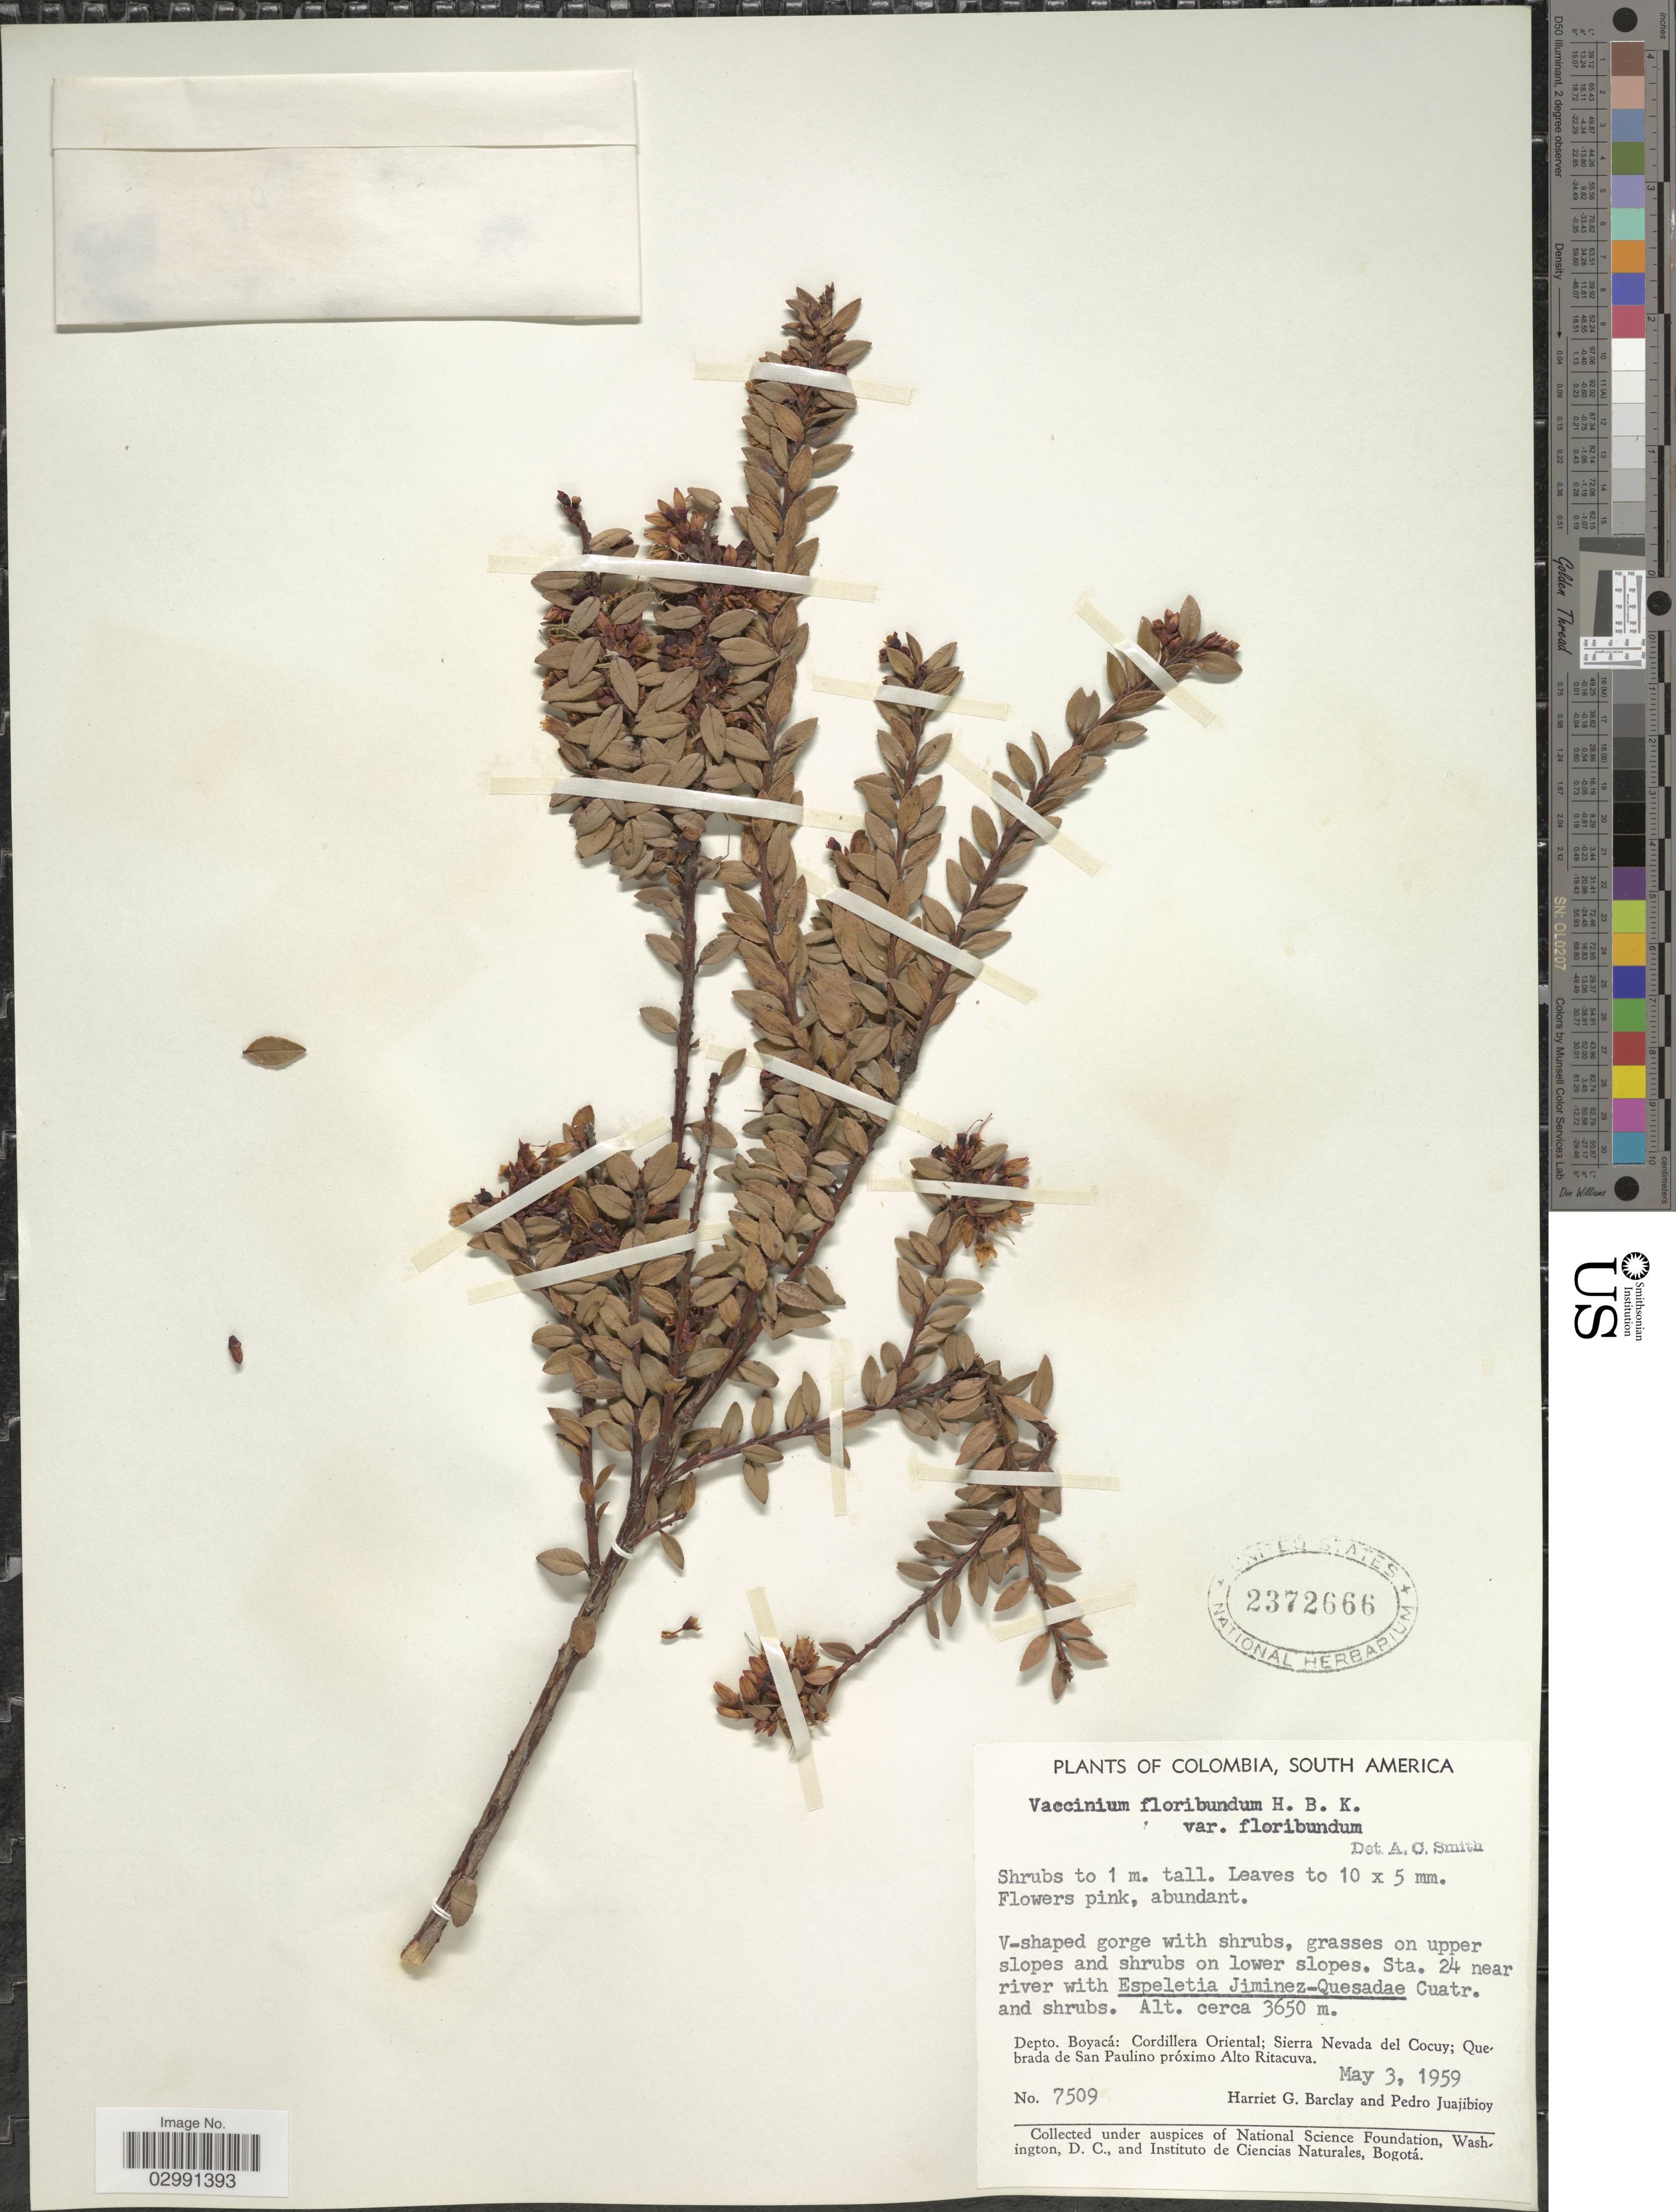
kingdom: Plantae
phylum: Tracheophyta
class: Magnoliopsida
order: Ericales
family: Ericaceae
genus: Vaccinium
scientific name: Vaccinium floribundum var. floribundum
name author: Kunth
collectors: H. G. Barclay & P. Juajibioy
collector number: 7509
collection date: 1959-05-03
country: Colombia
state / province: Boyacá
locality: South America. Sta. 24 near river. Depto. Boyacá: Cordillera Oriental; Sierra Nevada del Cocuy; Quebrada de San Paulino próximo Alto Ritacuva.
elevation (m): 3650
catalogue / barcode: US 2372666